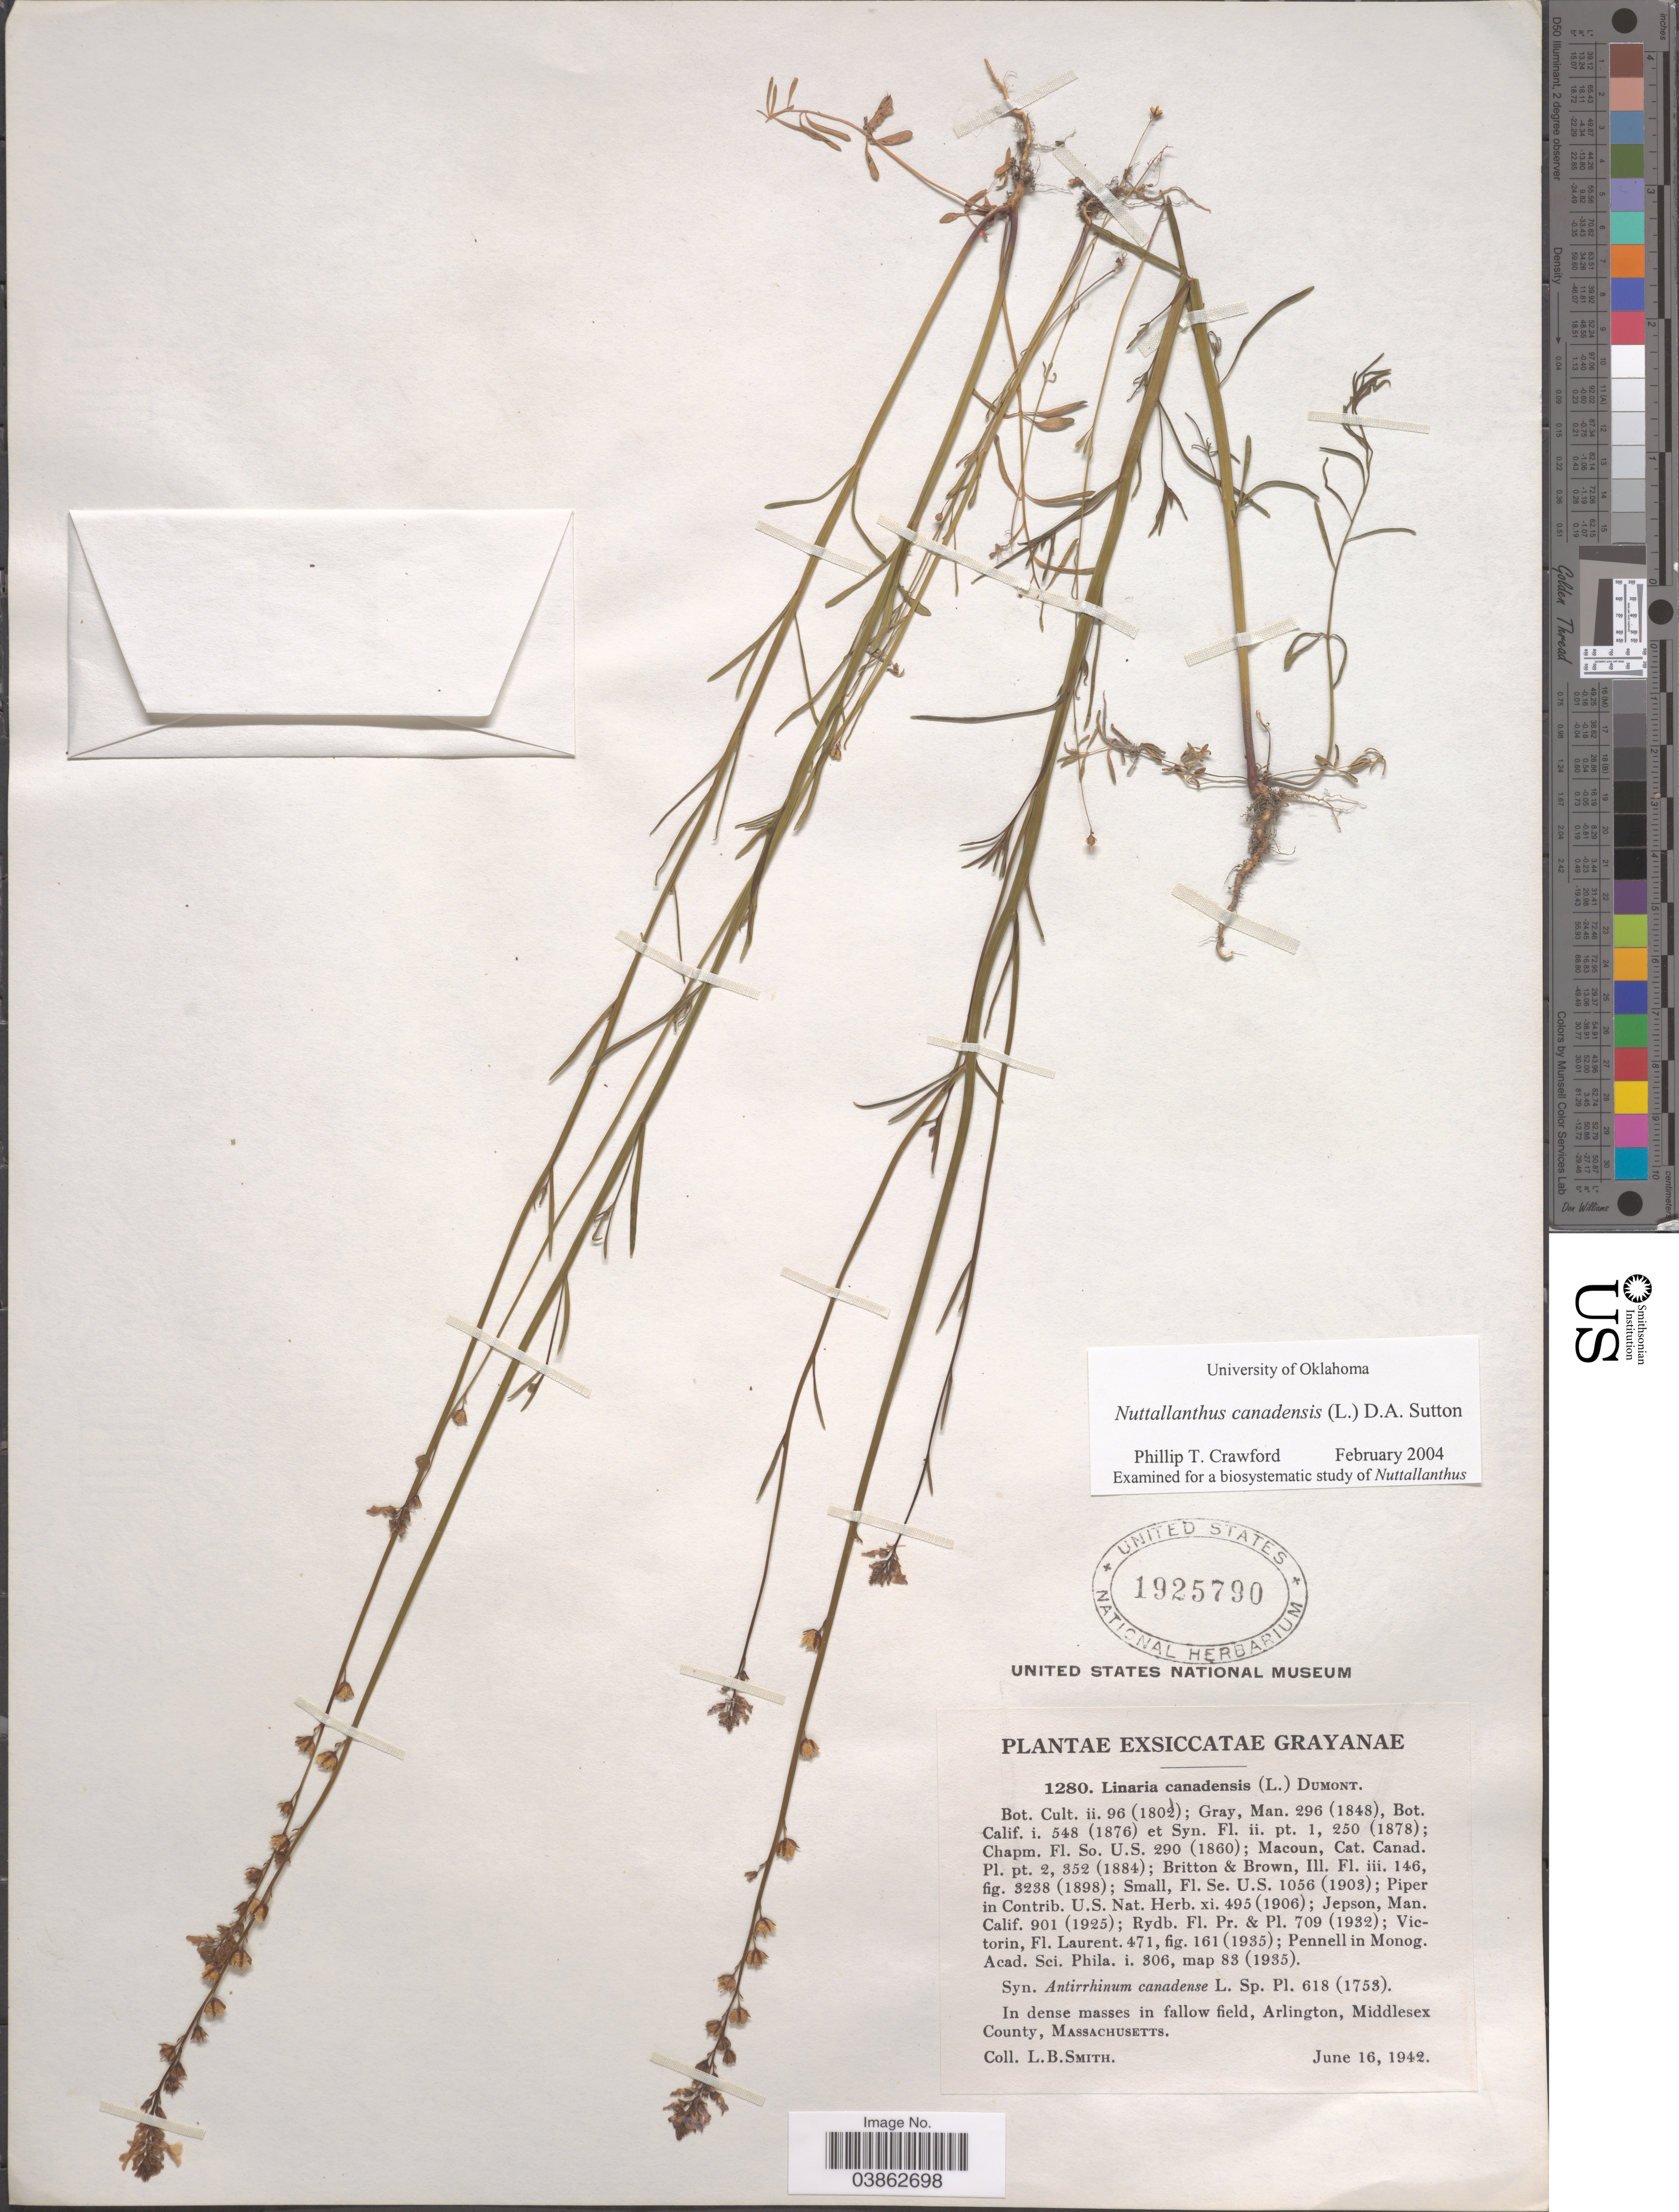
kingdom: Plantae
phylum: Tracheophyta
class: Magnoliopsida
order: Lamiales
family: Plantaginaceae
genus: Linaria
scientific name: Linaria canadensis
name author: (L.) Dum. Cours.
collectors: L. Smith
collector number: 1280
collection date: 1942-06-16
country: United States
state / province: Massachusetts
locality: Arlington, Middlesex County.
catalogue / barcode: US 1925790